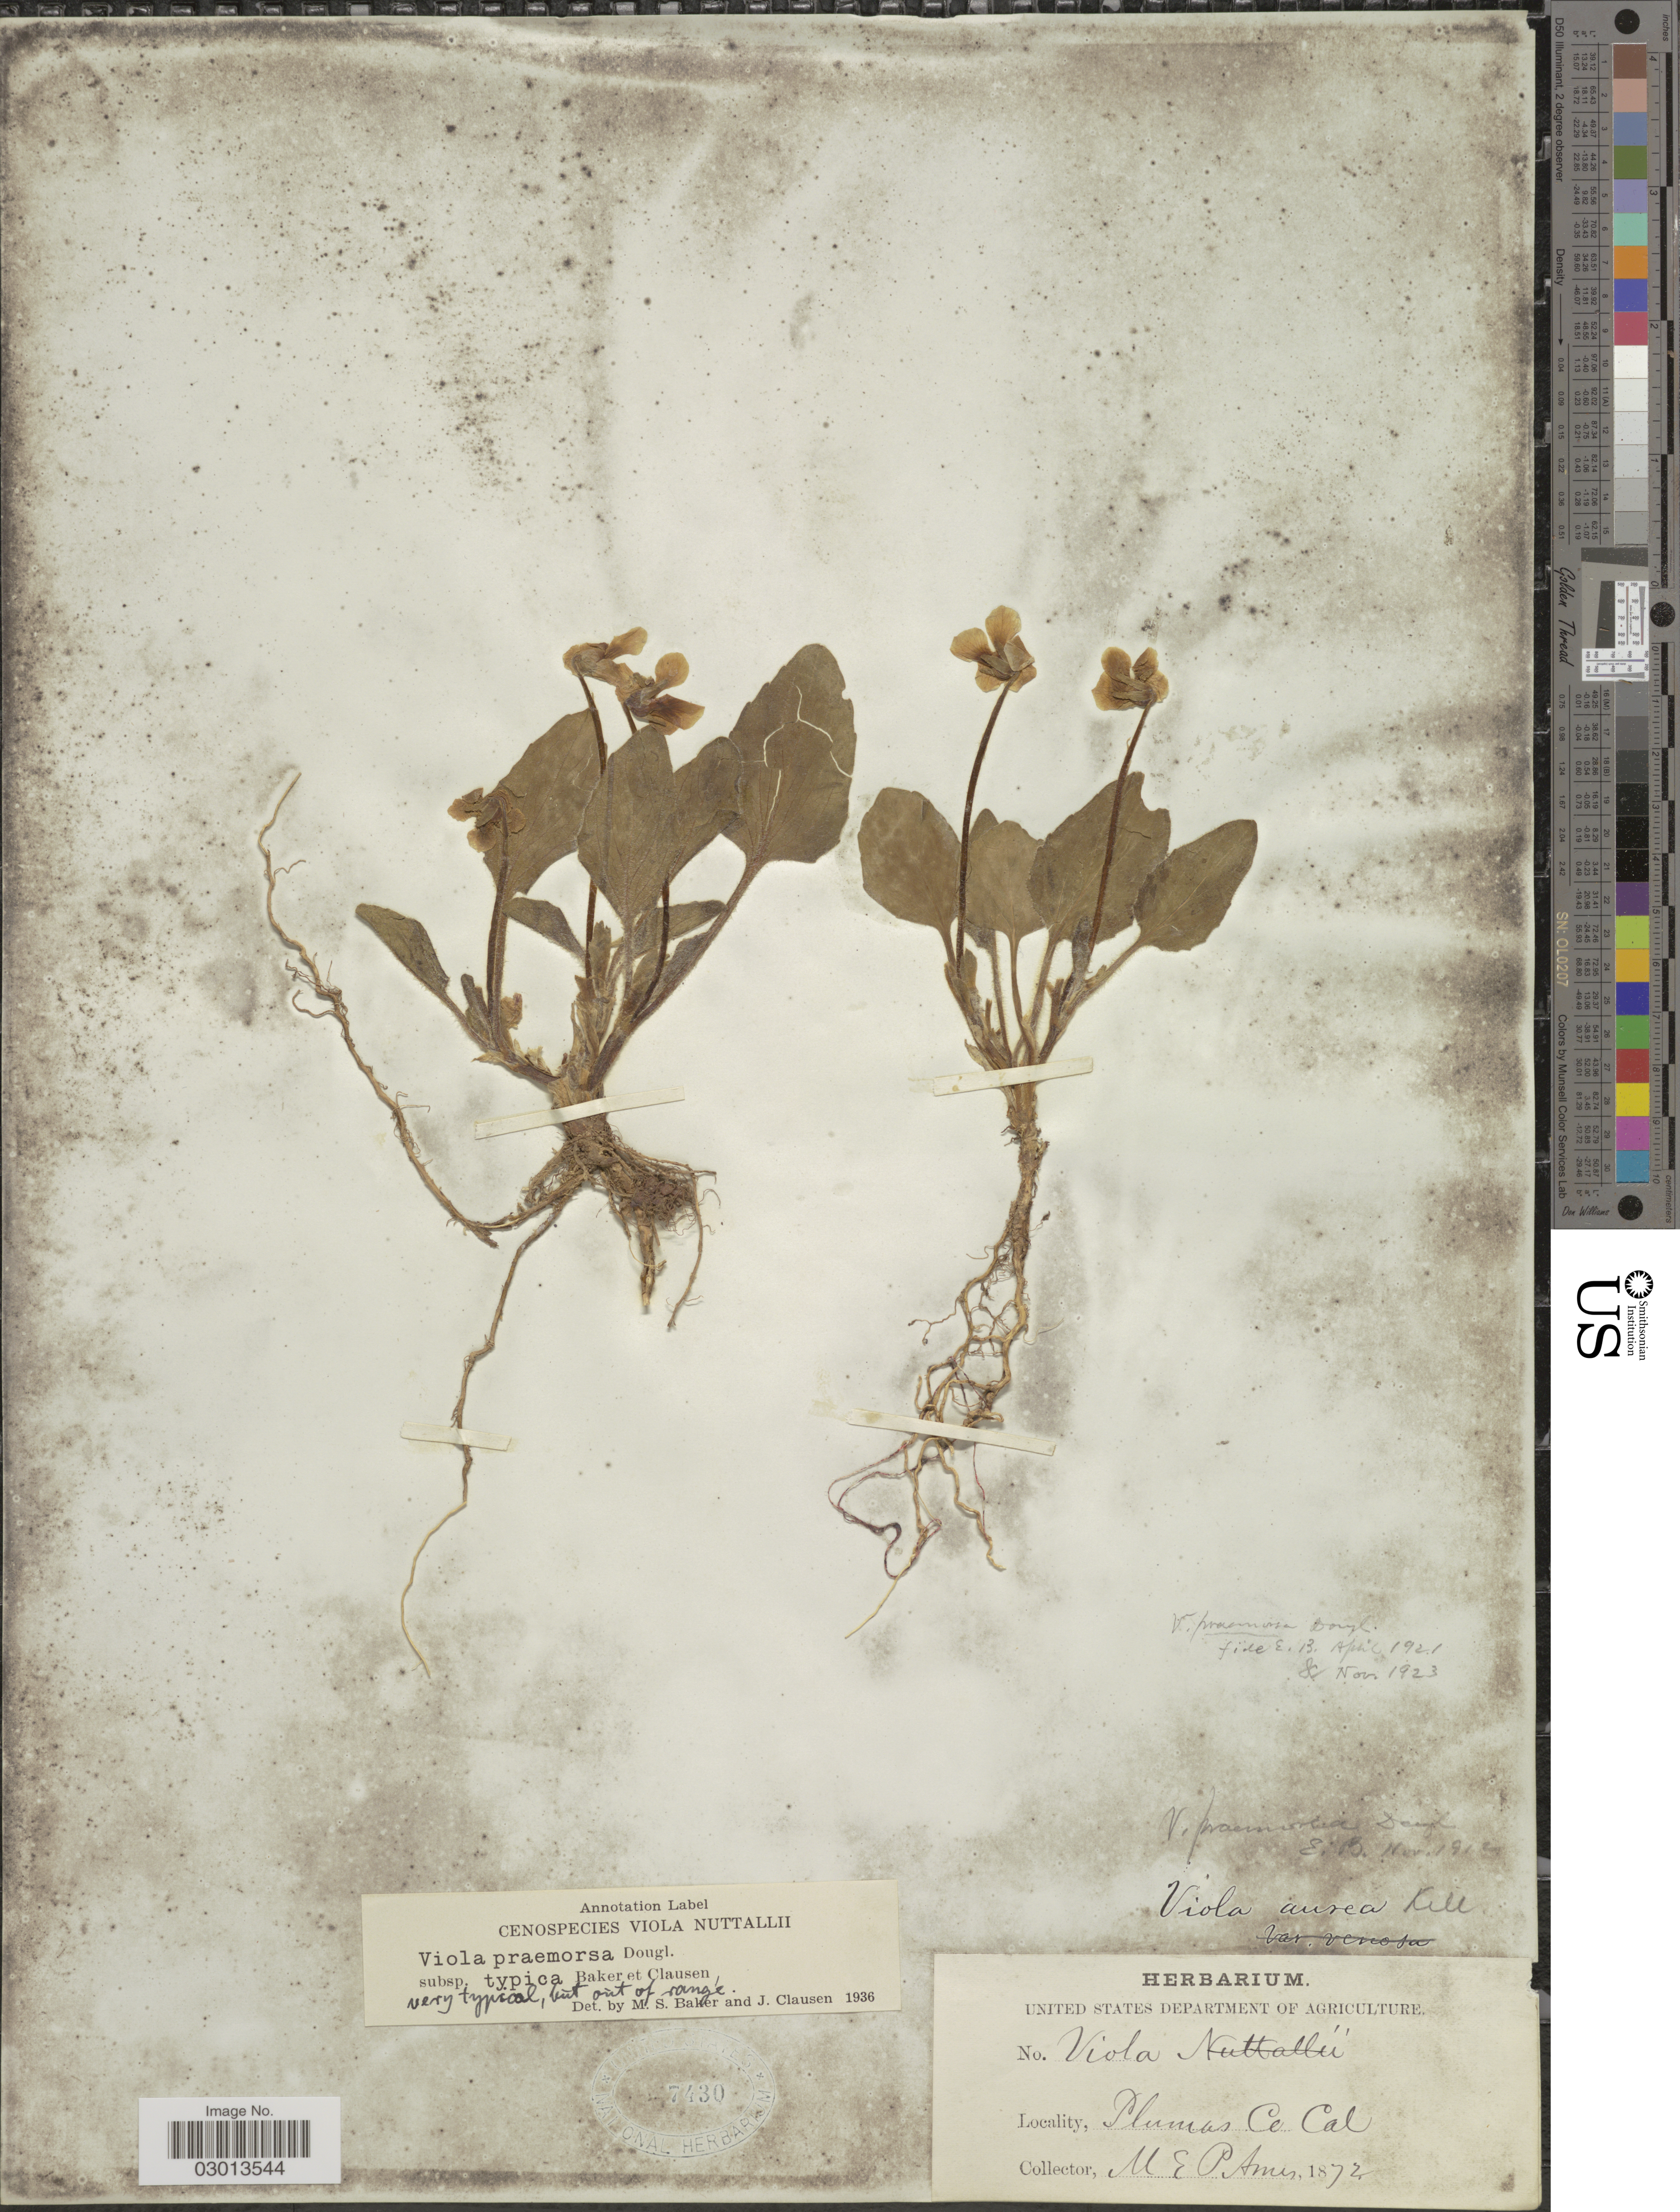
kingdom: Plantae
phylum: Tracheophyta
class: Magnoliopsida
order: Malpighiales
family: Violaceae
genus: Viola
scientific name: Viola praemorsa subsp. praemorsa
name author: Douglas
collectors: M. E. P. Ames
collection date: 1872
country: United States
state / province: California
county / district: Plumas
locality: Plumas Co.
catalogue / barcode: US 7430